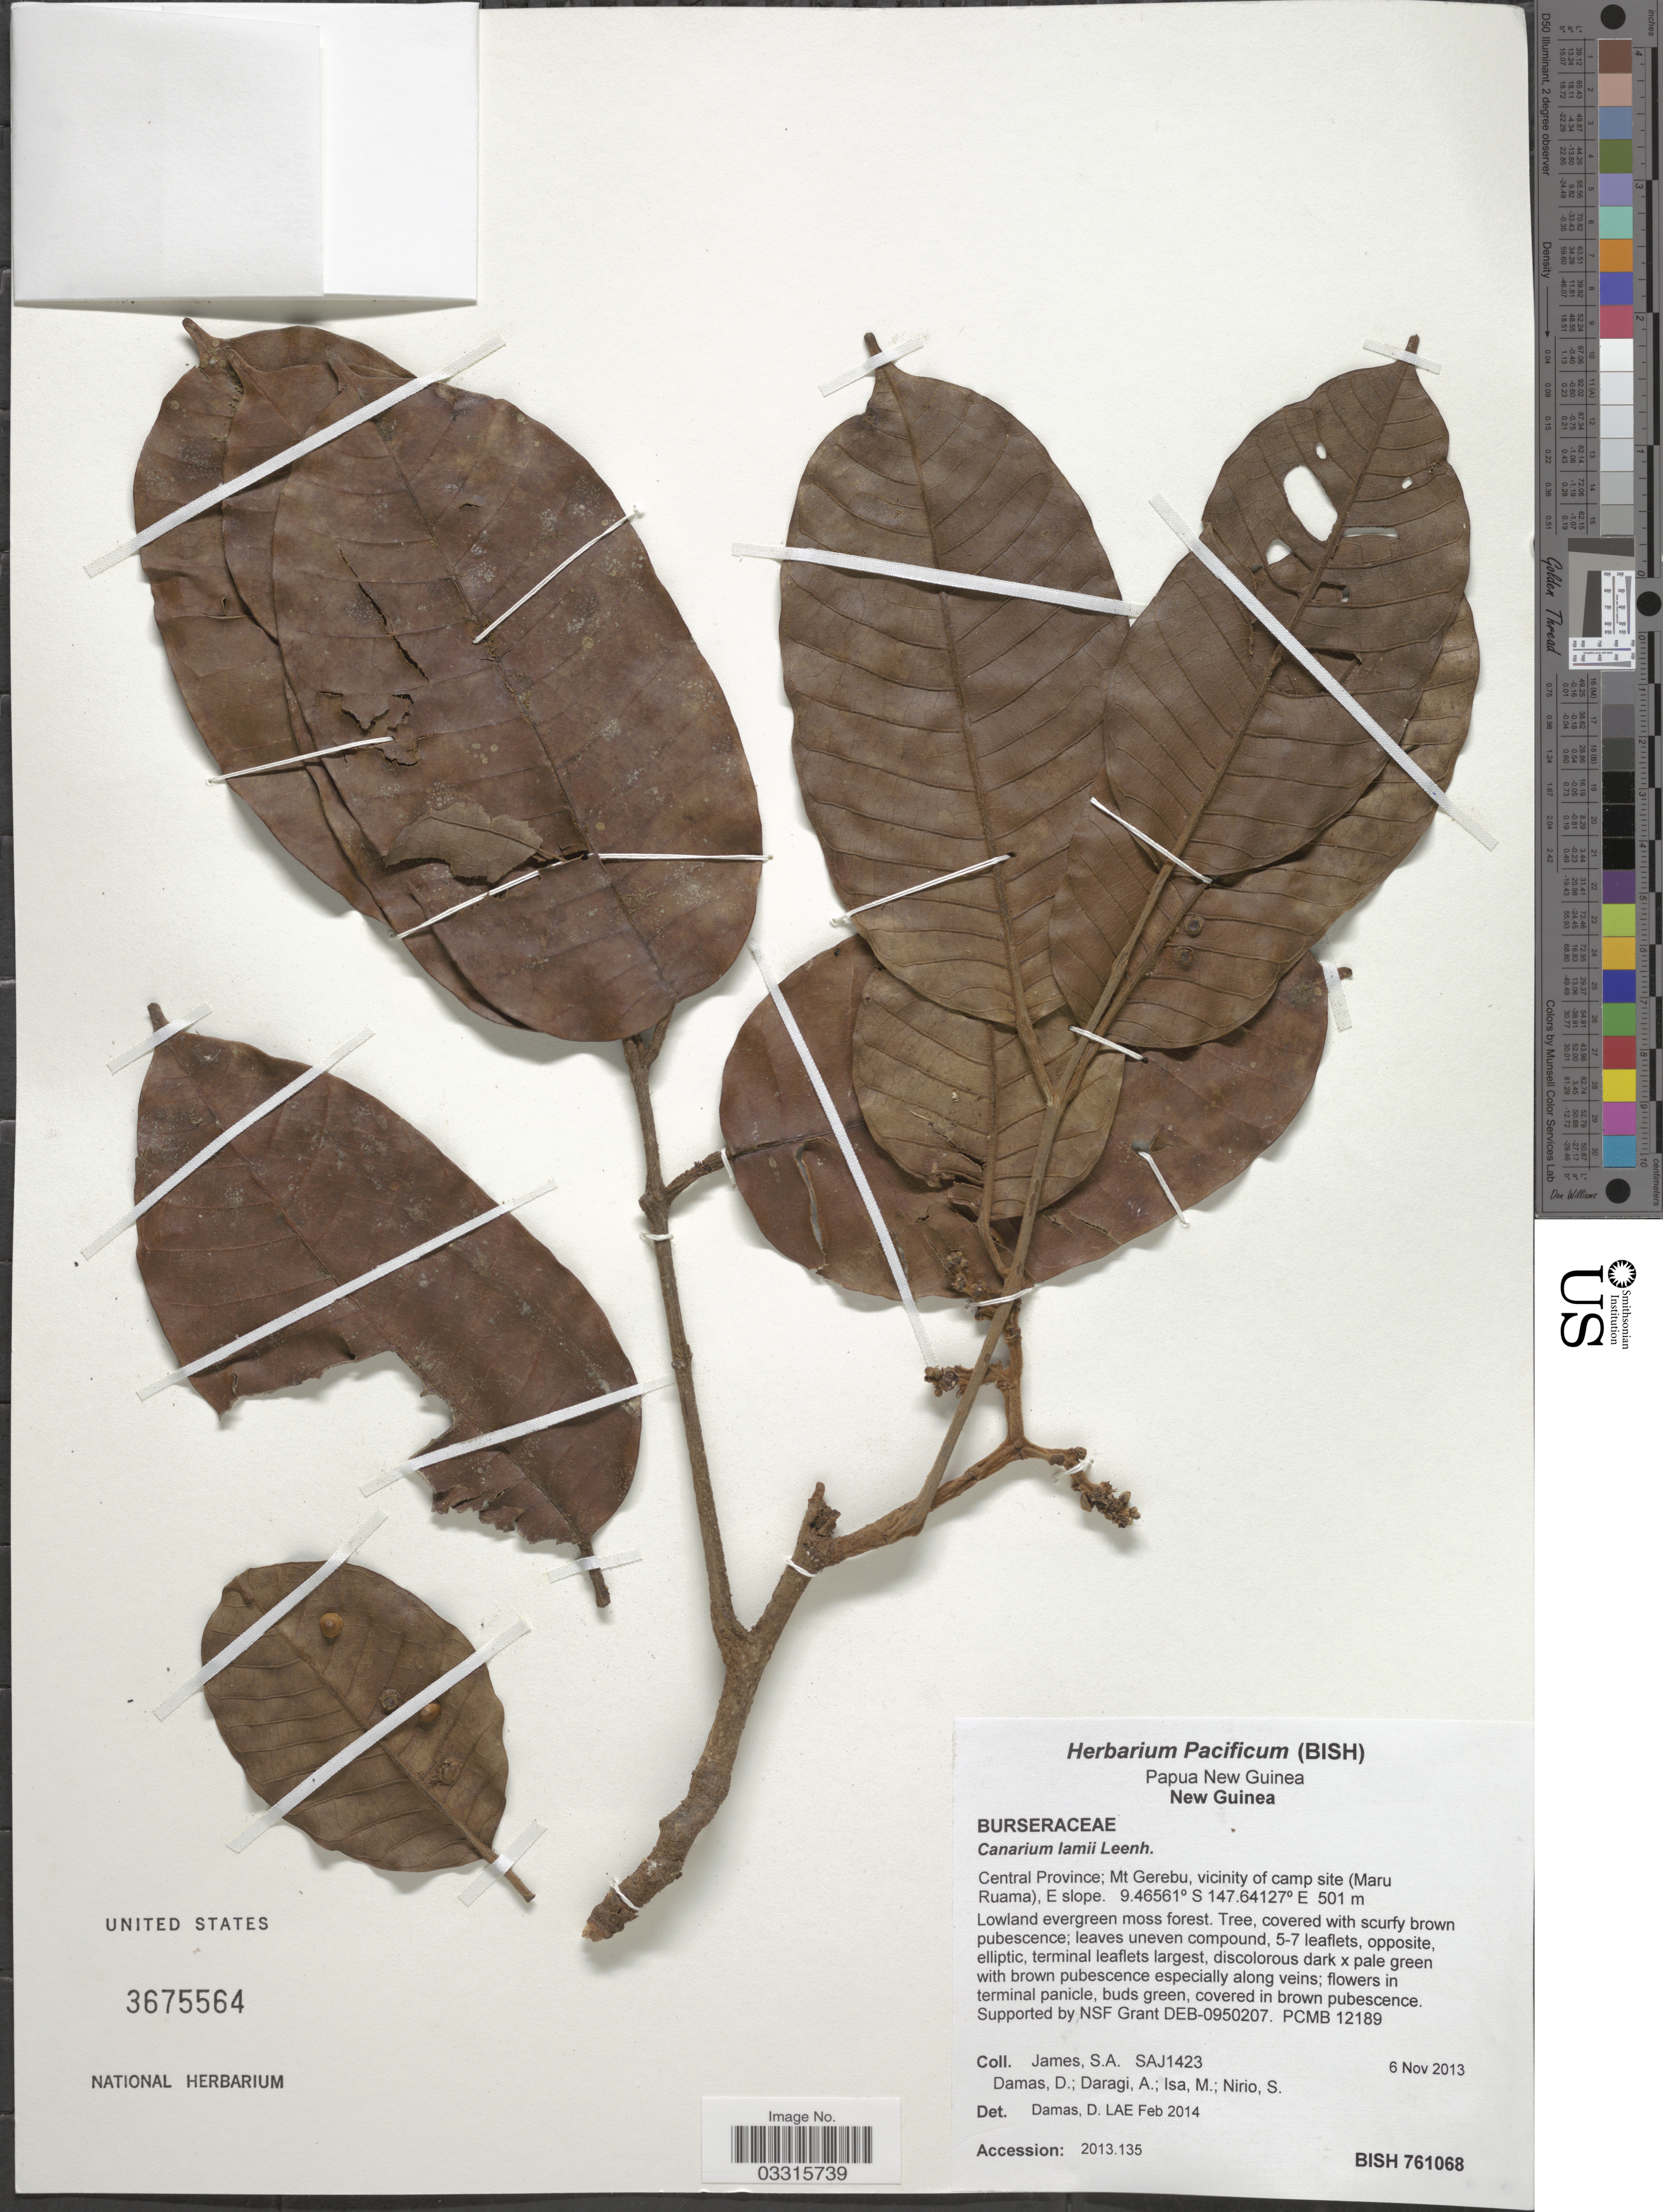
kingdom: Plantae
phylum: Tracheophyta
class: Magnoliopsida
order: Sapindales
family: Burseraceae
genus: Canarium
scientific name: Canarium lamii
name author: Leenh.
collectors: S. James, D. Damas, A. Daragi, M. Isa & S. Nirio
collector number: SAJ1423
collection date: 2013-11-06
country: Papua New Guinea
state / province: Central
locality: Mt Gerebu, vicinity of camp site (Maru Ruama), E slope.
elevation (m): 501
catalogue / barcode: US 3675564